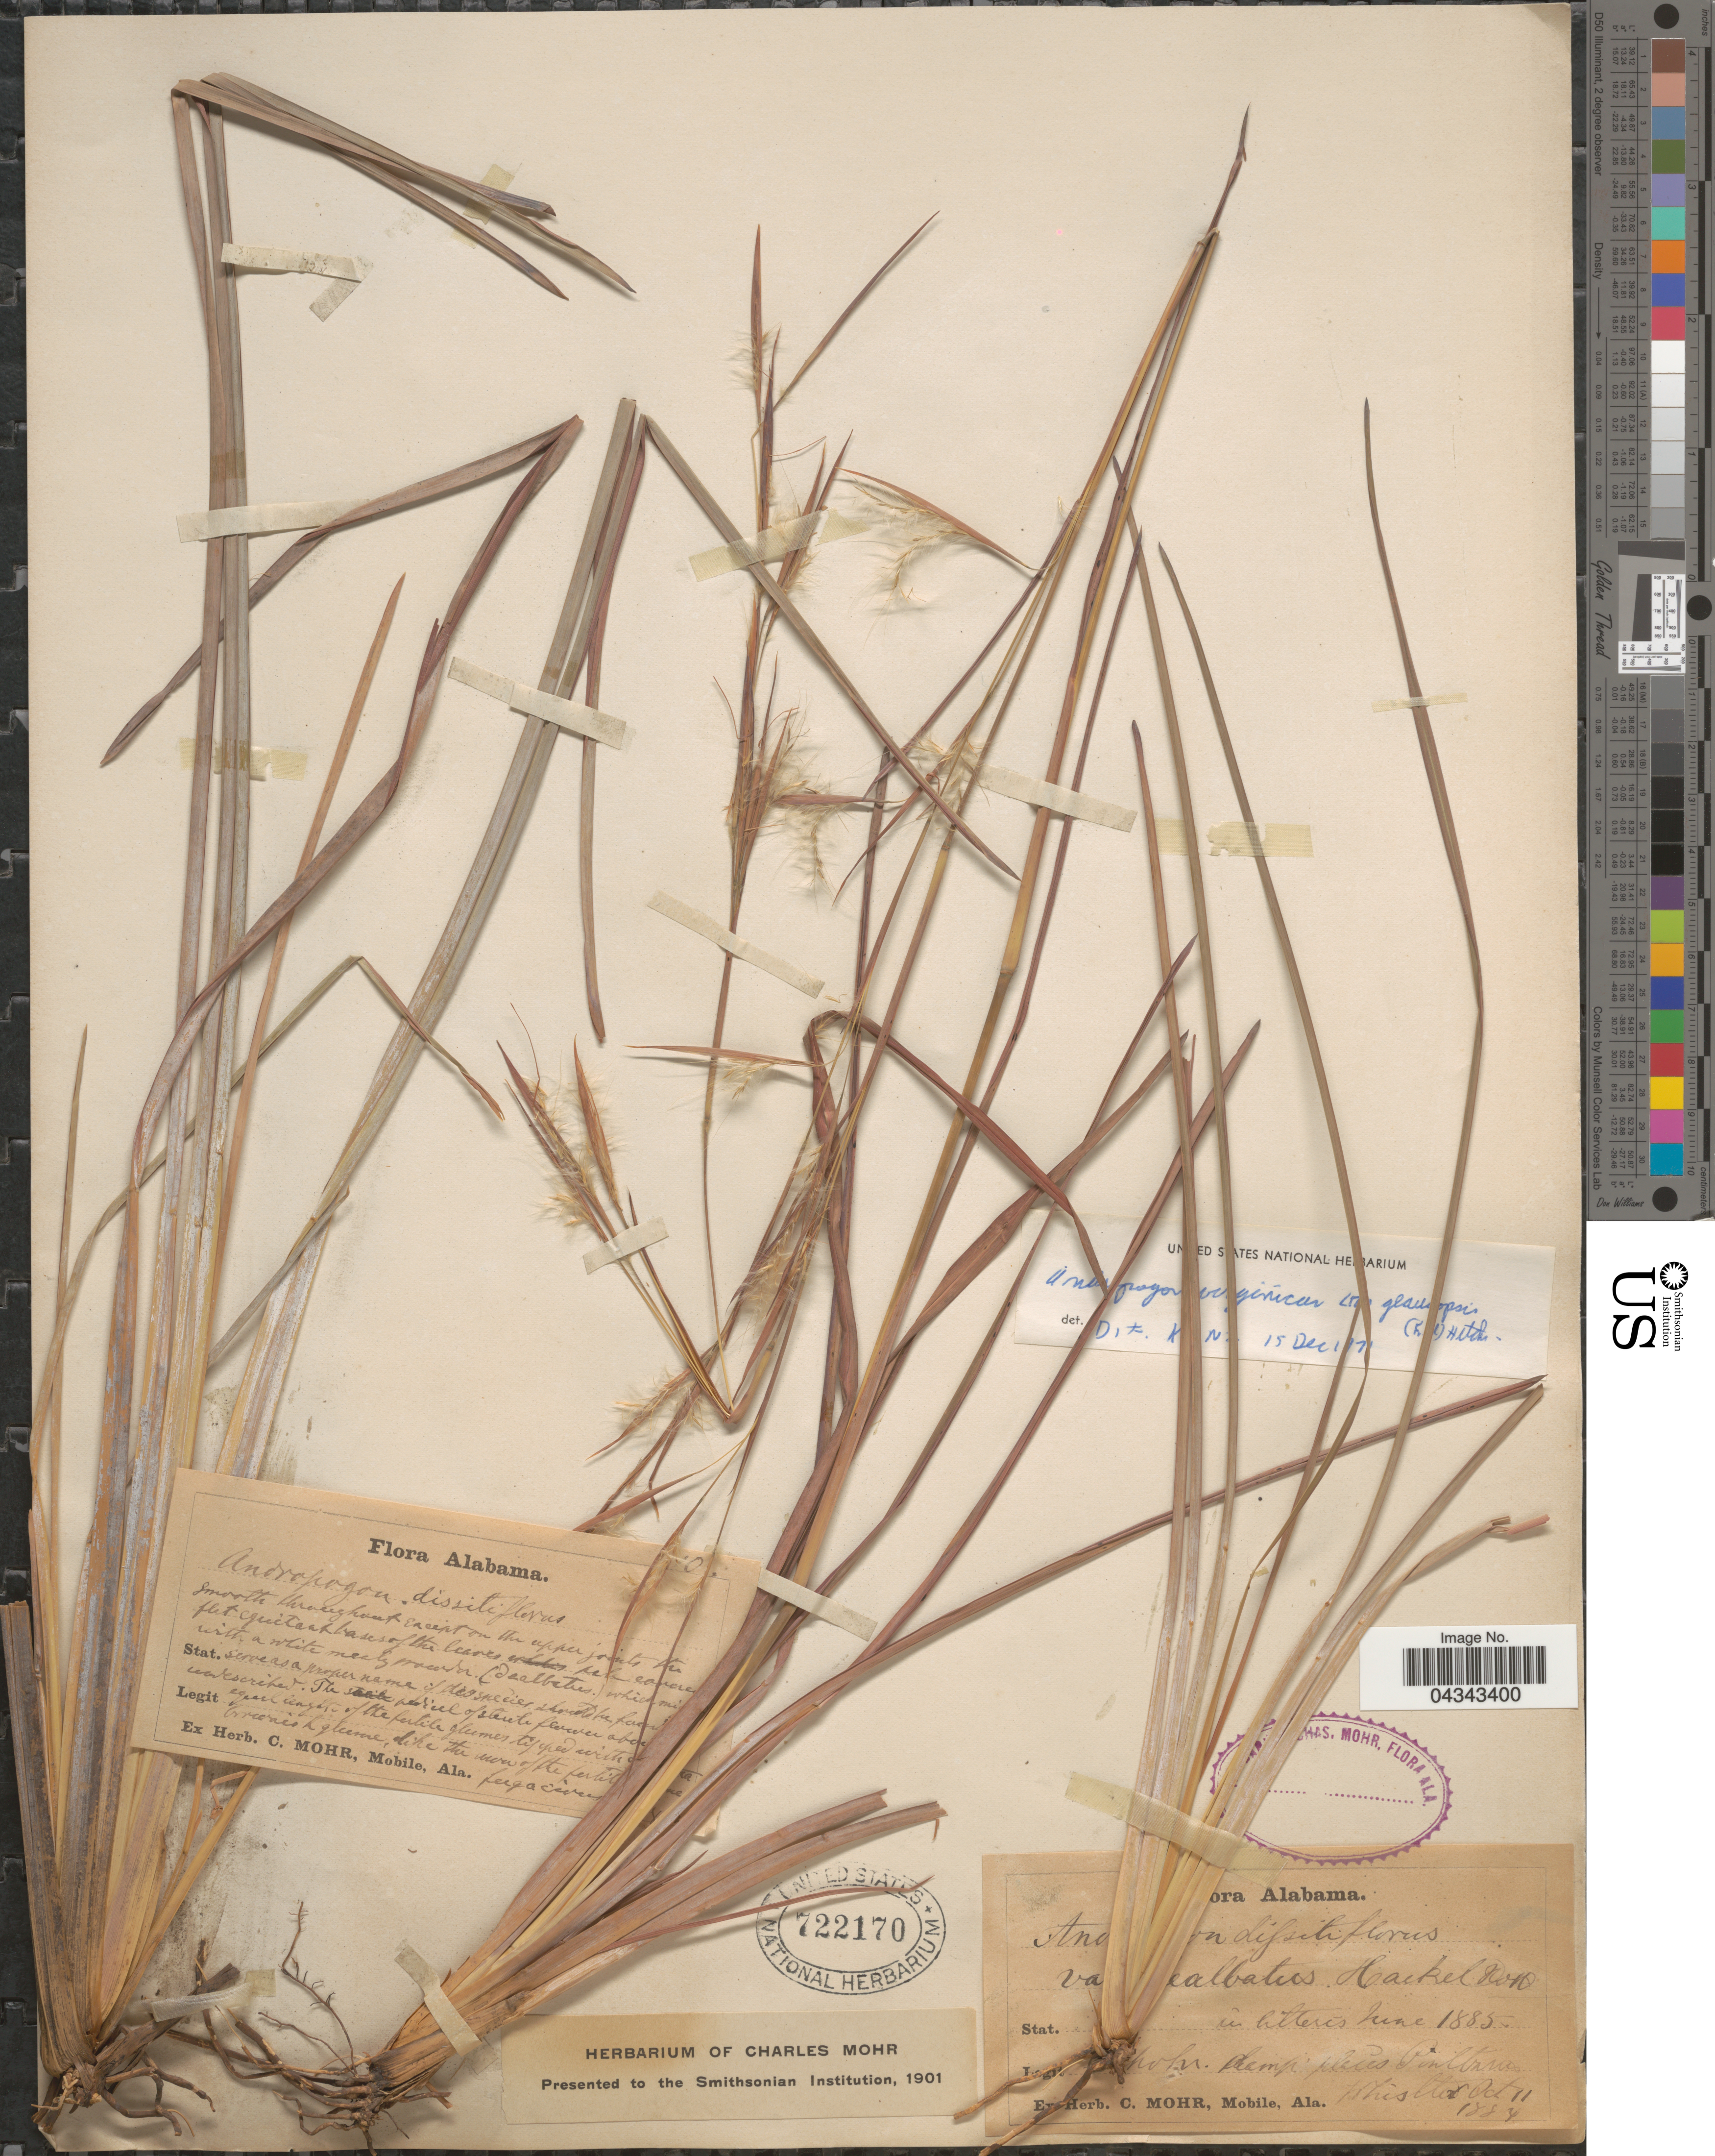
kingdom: Plantae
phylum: Tracheophyta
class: Liliopsida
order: Poales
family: Poaceae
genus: Andropogon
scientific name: Andropogon glomeratus var. glaucopsis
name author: C. Mohr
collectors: C. T. Mohr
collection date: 1888-10-11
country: United States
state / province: Alabama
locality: Pontbrano [interpreted]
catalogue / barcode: US 722170